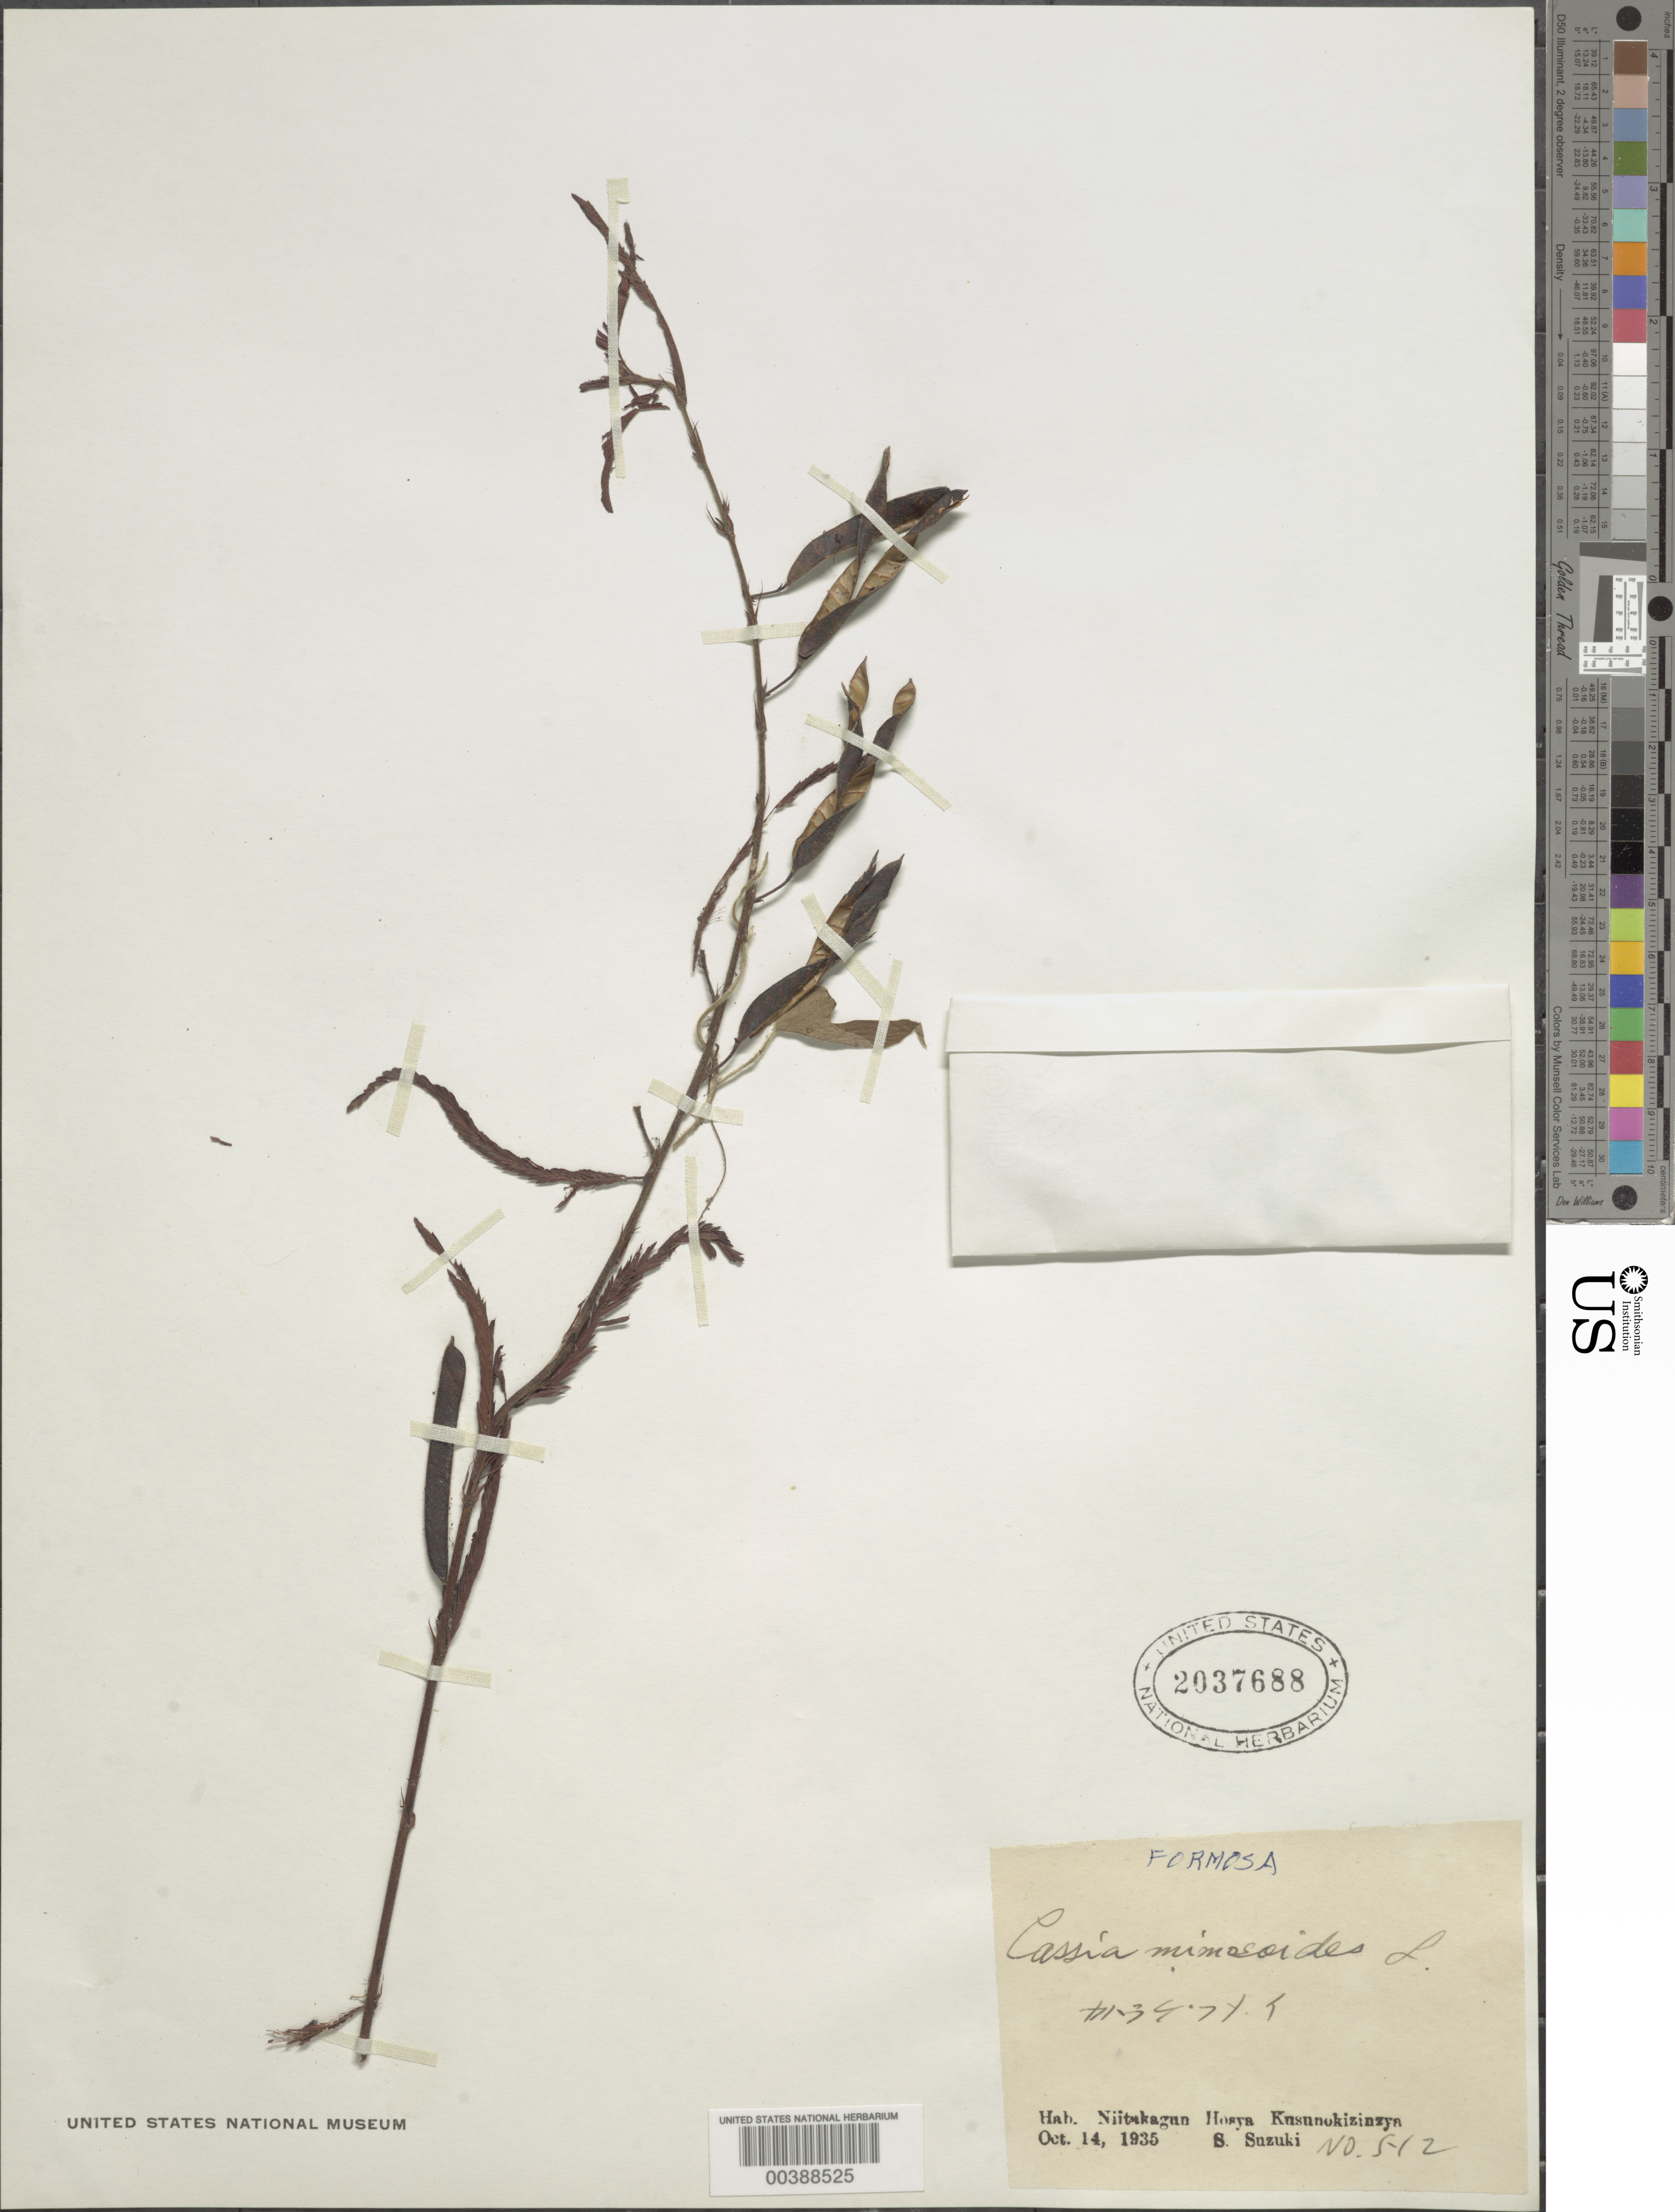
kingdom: Plantae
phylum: Tracheophyta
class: Magnoliopsida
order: Fabales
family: Fabaceae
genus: Chamaecrista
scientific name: Chamaecrista mimosoides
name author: (L.) Greene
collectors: S. Suzuki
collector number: S-12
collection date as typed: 14 Oct 1935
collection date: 1935-10-14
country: Taiwan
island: Taiwan [Formosa]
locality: Nitakagun hosya kusunokizinzya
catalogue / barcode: US 2037688